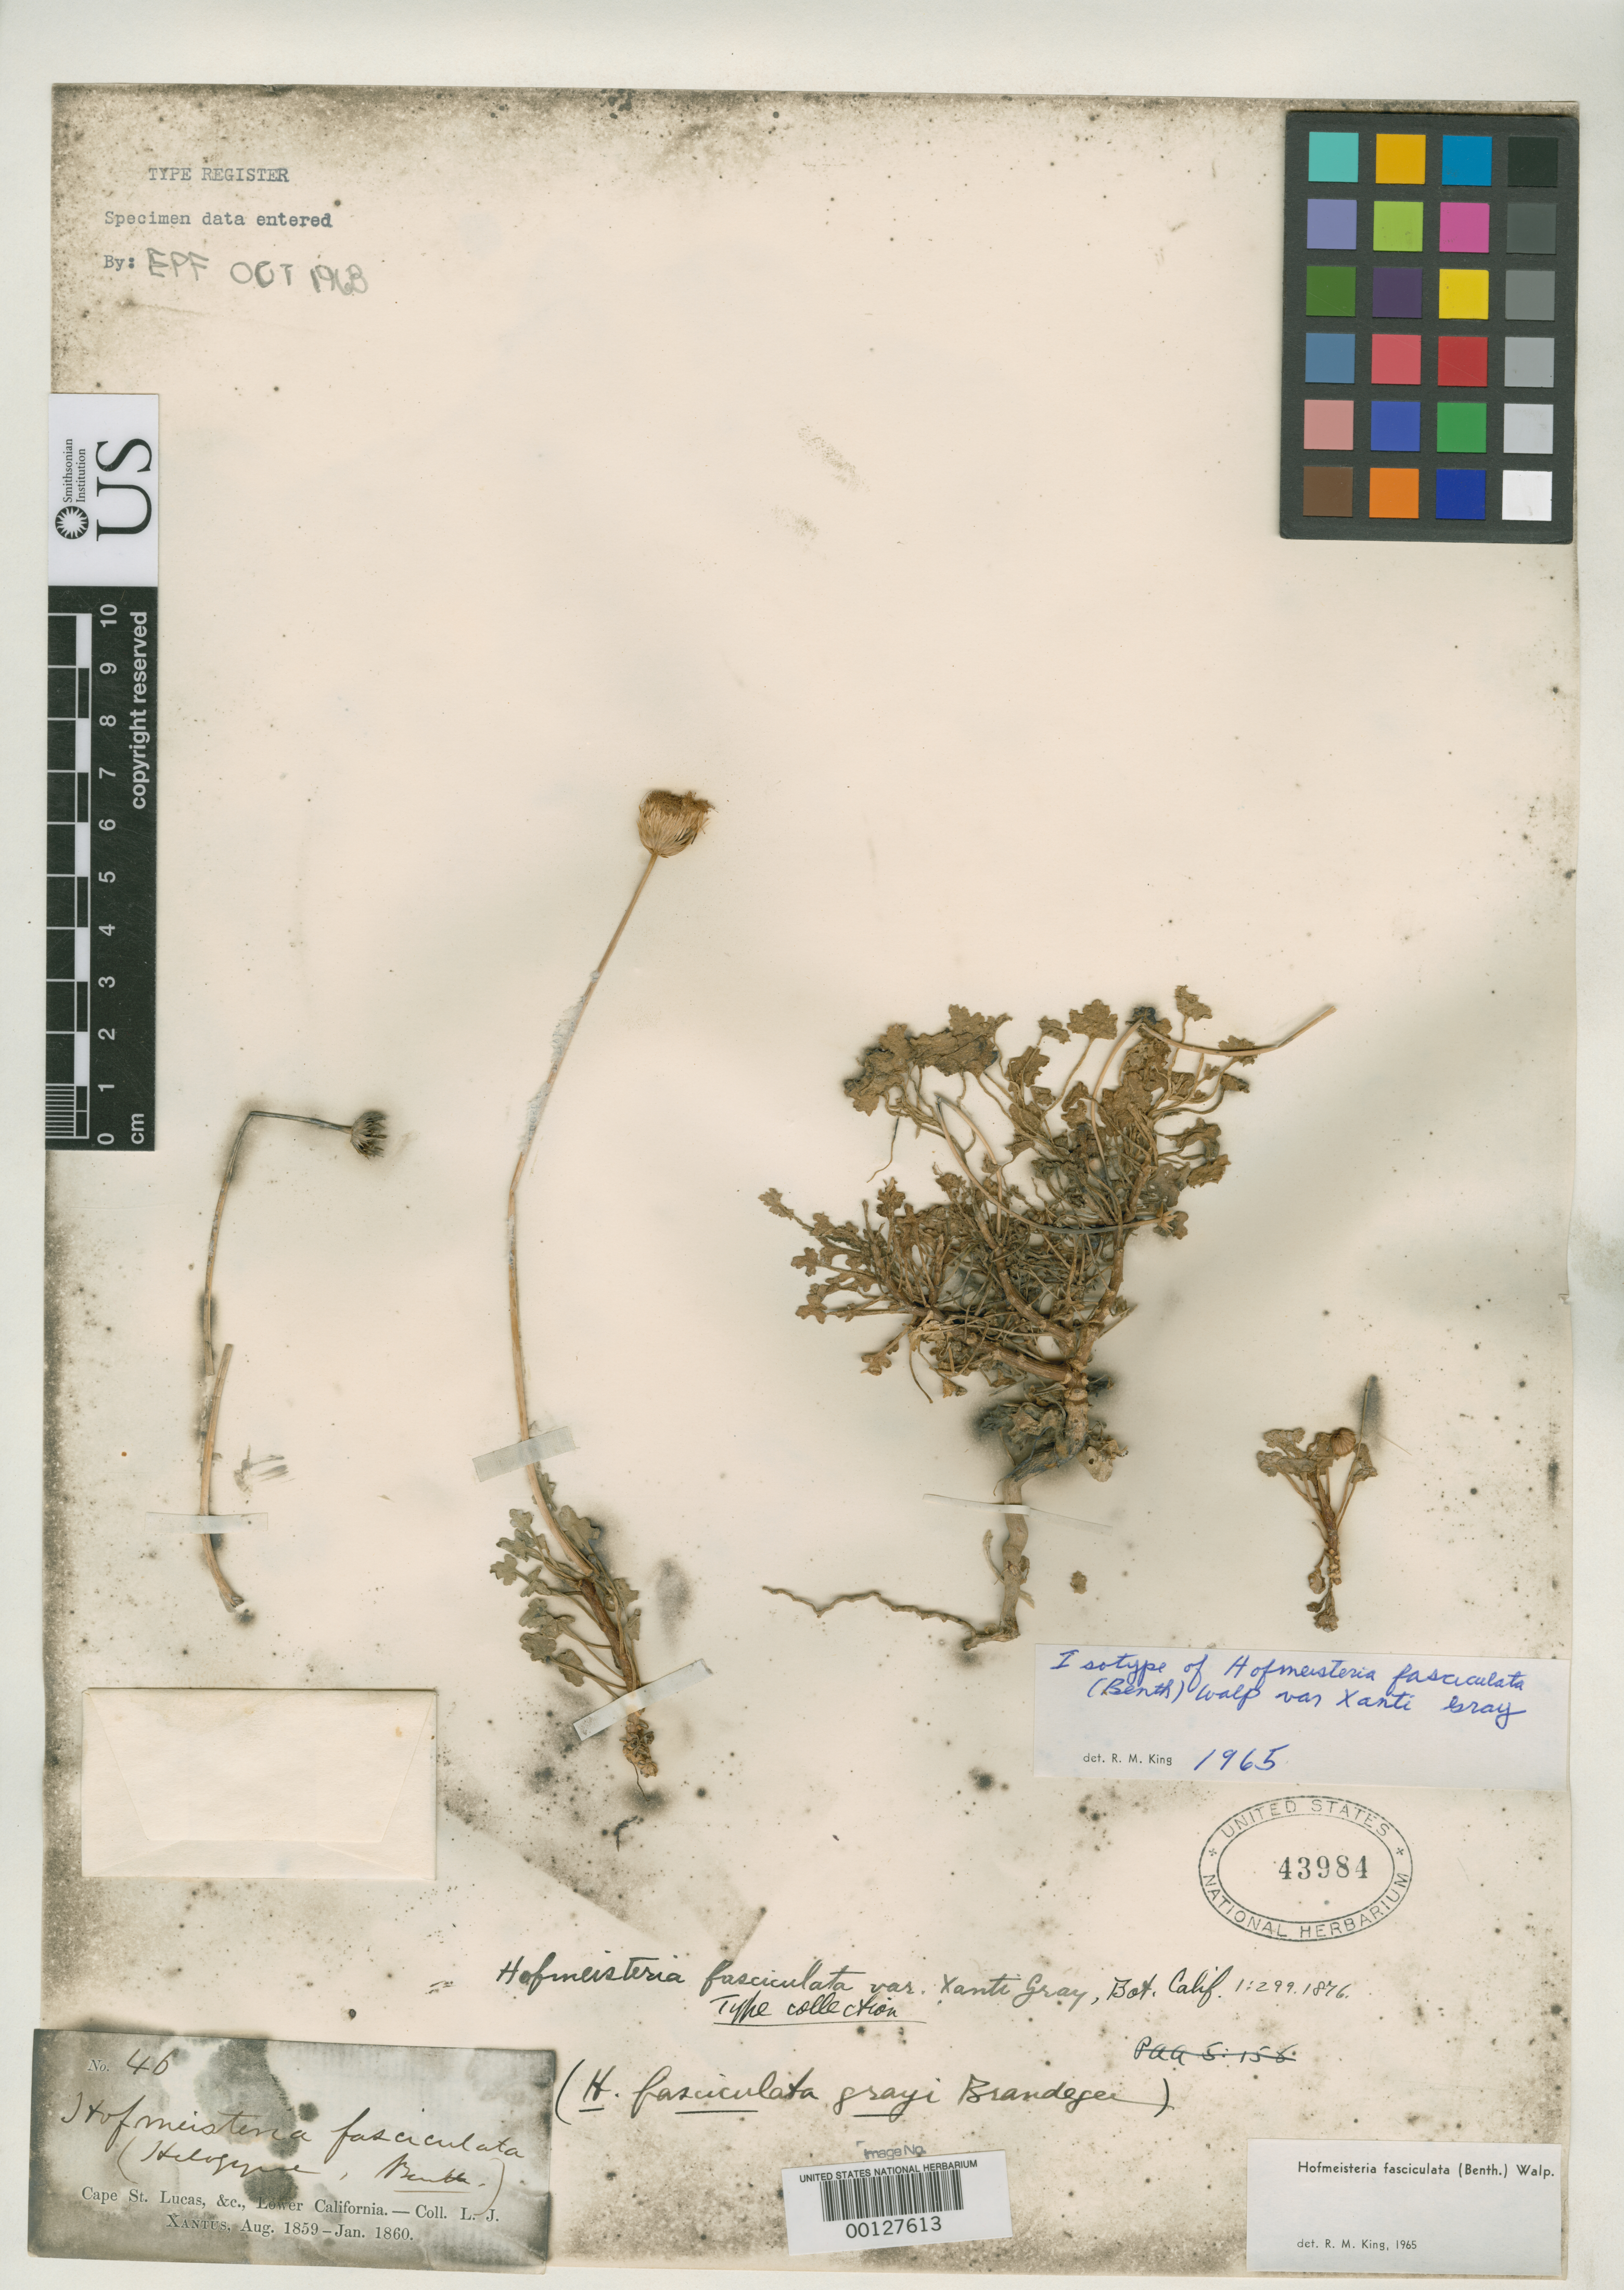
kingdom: Plantae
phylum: Tracheophyta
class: Magnoliopsida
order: Asterales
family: Asteraceae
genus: Hofmeisteria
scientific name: Hofmeisteria fasciculata var. xanti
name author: A. Gray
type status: Isotype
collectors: L. J. Xantus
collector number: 46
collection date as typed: Aug 1859 to -- Jan 1860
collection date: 1859-08/1860-01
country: Mexico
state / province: Baja California Sur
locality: Cape San Lucas.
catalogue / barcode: US 43984